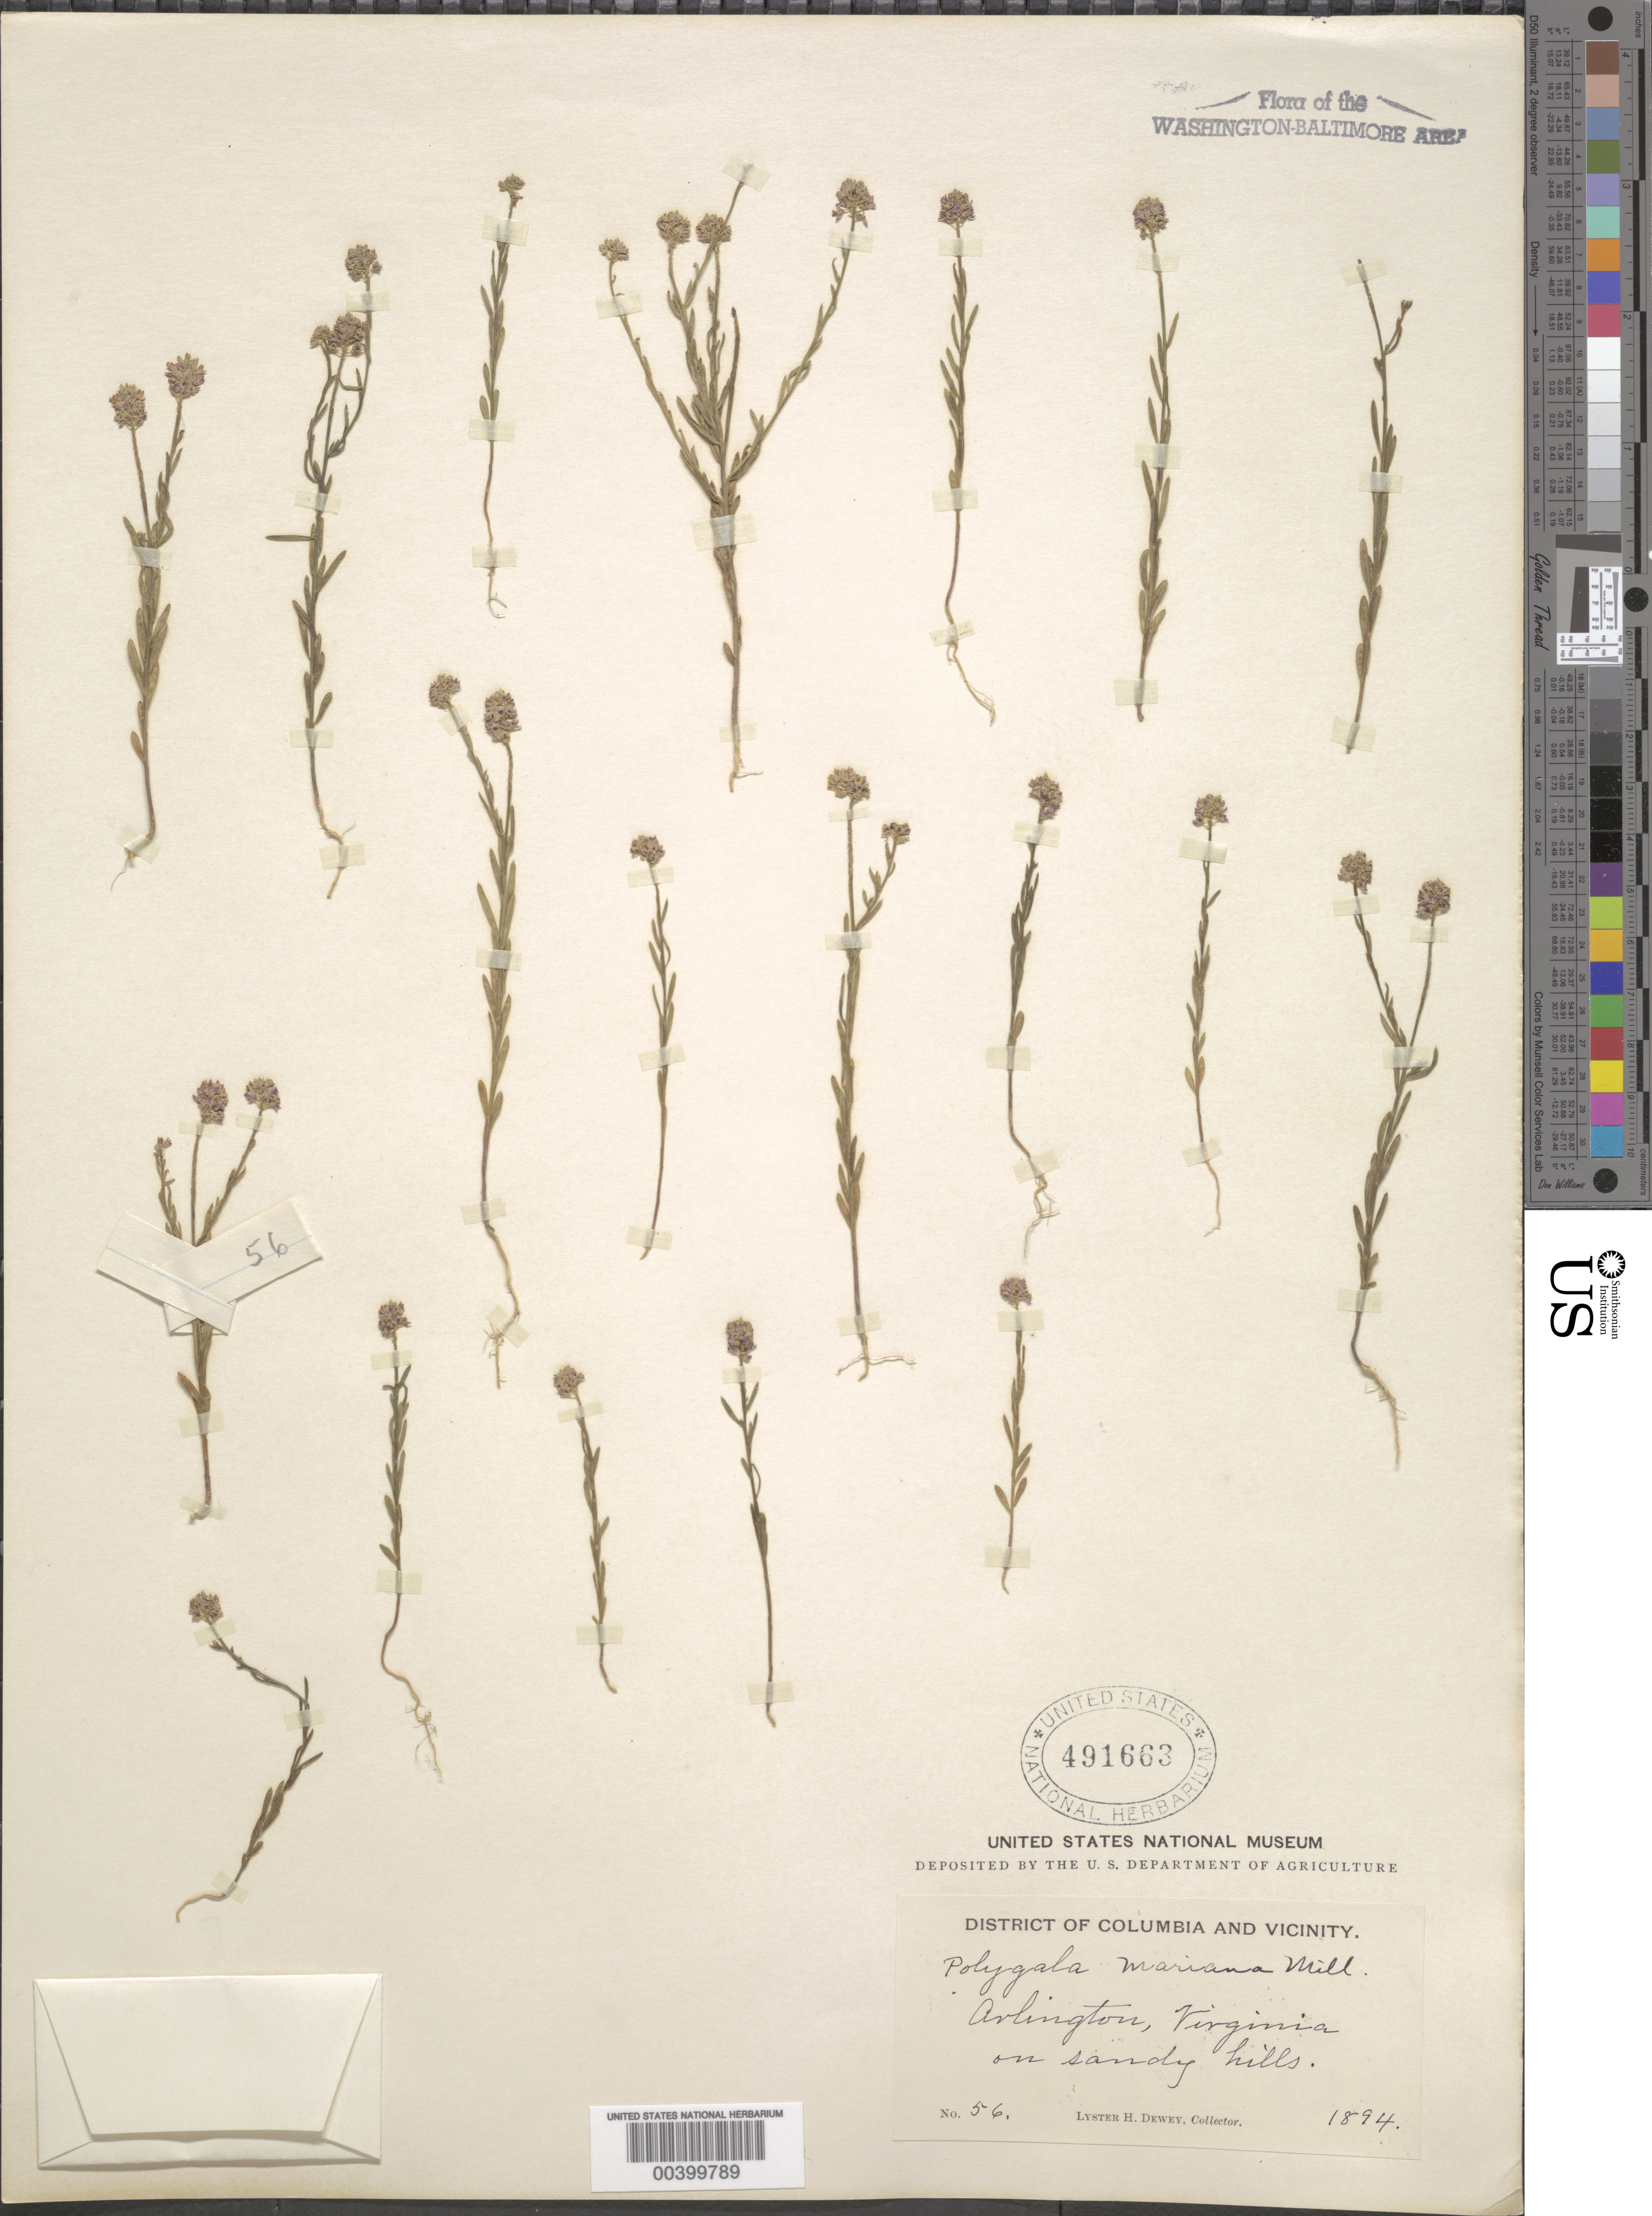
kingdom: Plantae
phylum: Tracheophyta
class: Magnoliopsida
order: Fabales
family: Polygalaceae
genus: Polygala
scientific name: Polygala mariana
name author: Mill.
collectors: L. H. Dewey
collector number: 56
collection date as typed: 1894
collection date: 1894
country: United States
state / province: Virginia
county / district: Arlington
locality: Arlington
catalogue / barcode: US 491663